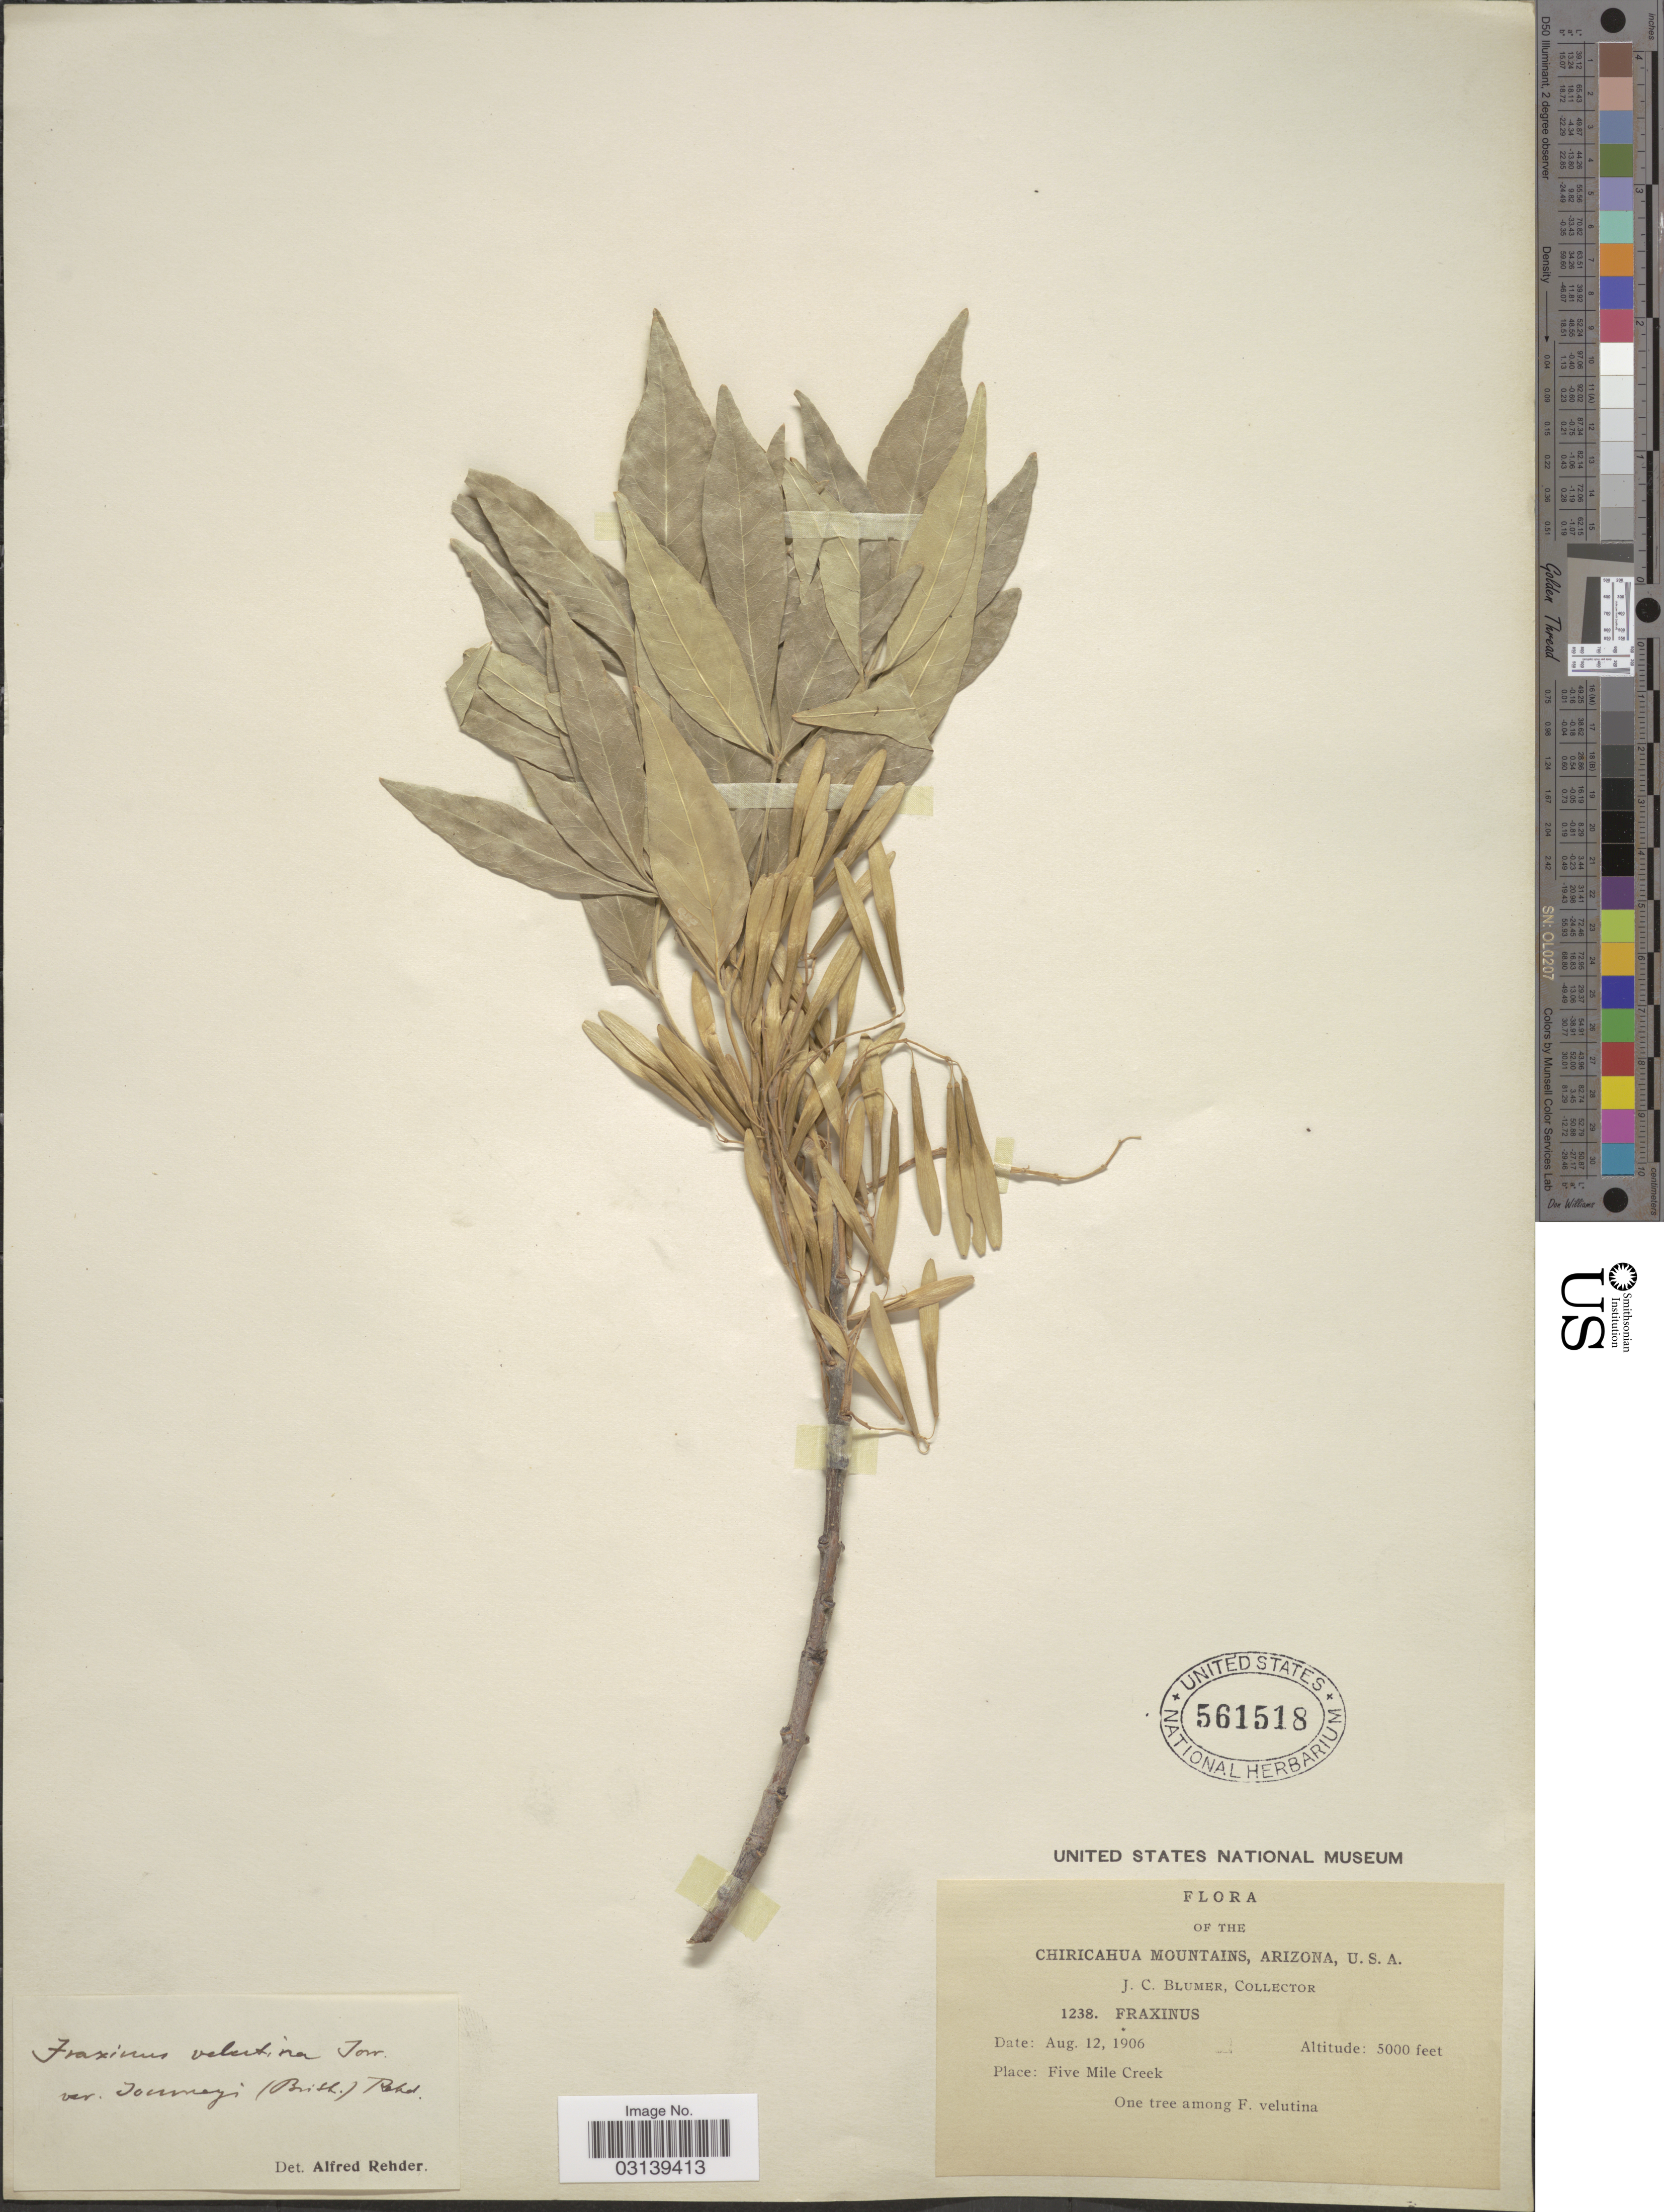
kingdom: Plantae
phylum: Tracheophyta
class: Magnoliopsida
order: Lamiales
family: Oleaceae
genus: Fraxinus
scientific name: Fraxinus velutina var. toumeyi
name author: (Britton) Rehder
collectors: J. C. Blumer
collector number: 1238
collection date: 1906-08-12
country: United States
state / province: Arizona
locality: Chiricahua Mountains, Five Mile Creek.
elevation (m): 1524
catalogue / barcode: US 561518